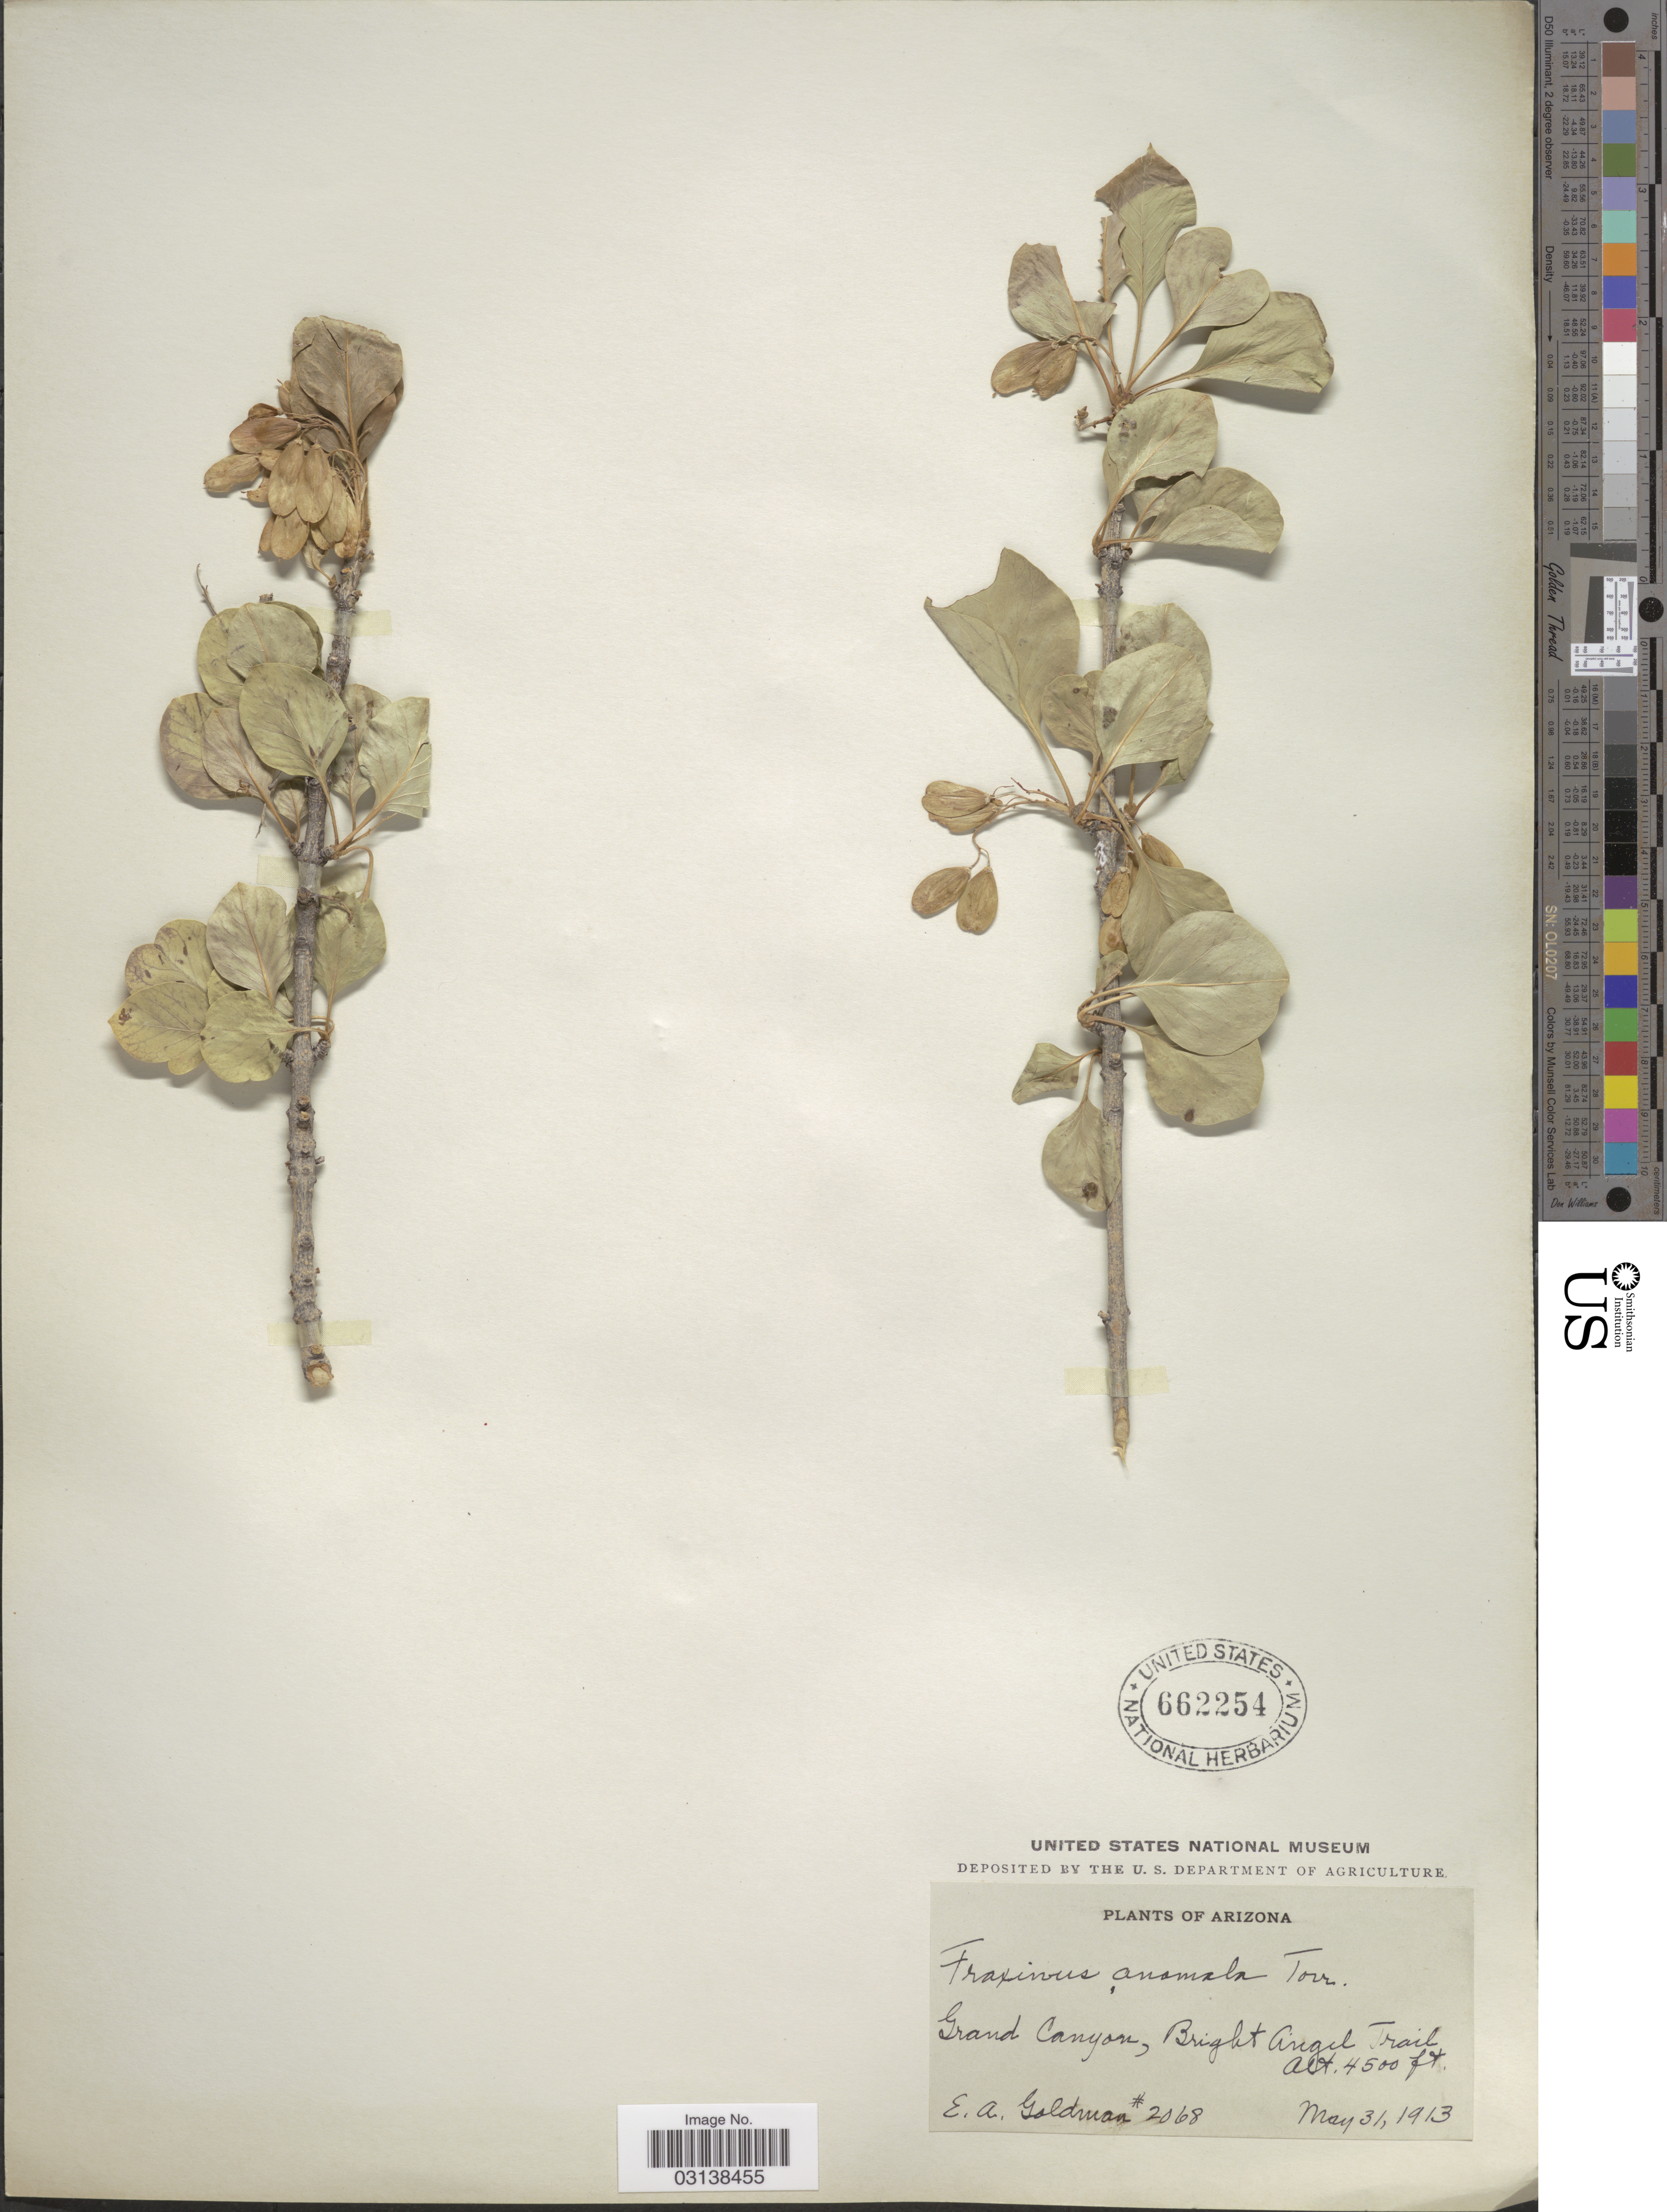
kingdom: Plantae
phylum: Tracheophyta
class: Magnoliopsida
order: Lamiales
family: Oleaceae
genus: Fraxinus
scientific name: Fraxinus anomala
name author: Torr. ex S. Watson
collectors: E. A. Goldman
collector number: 2068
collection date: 1913-05-31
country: United States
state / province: Arizona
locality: Grand Canyon, Bright Angel Trail.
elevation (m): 1372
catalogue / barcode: US 662254